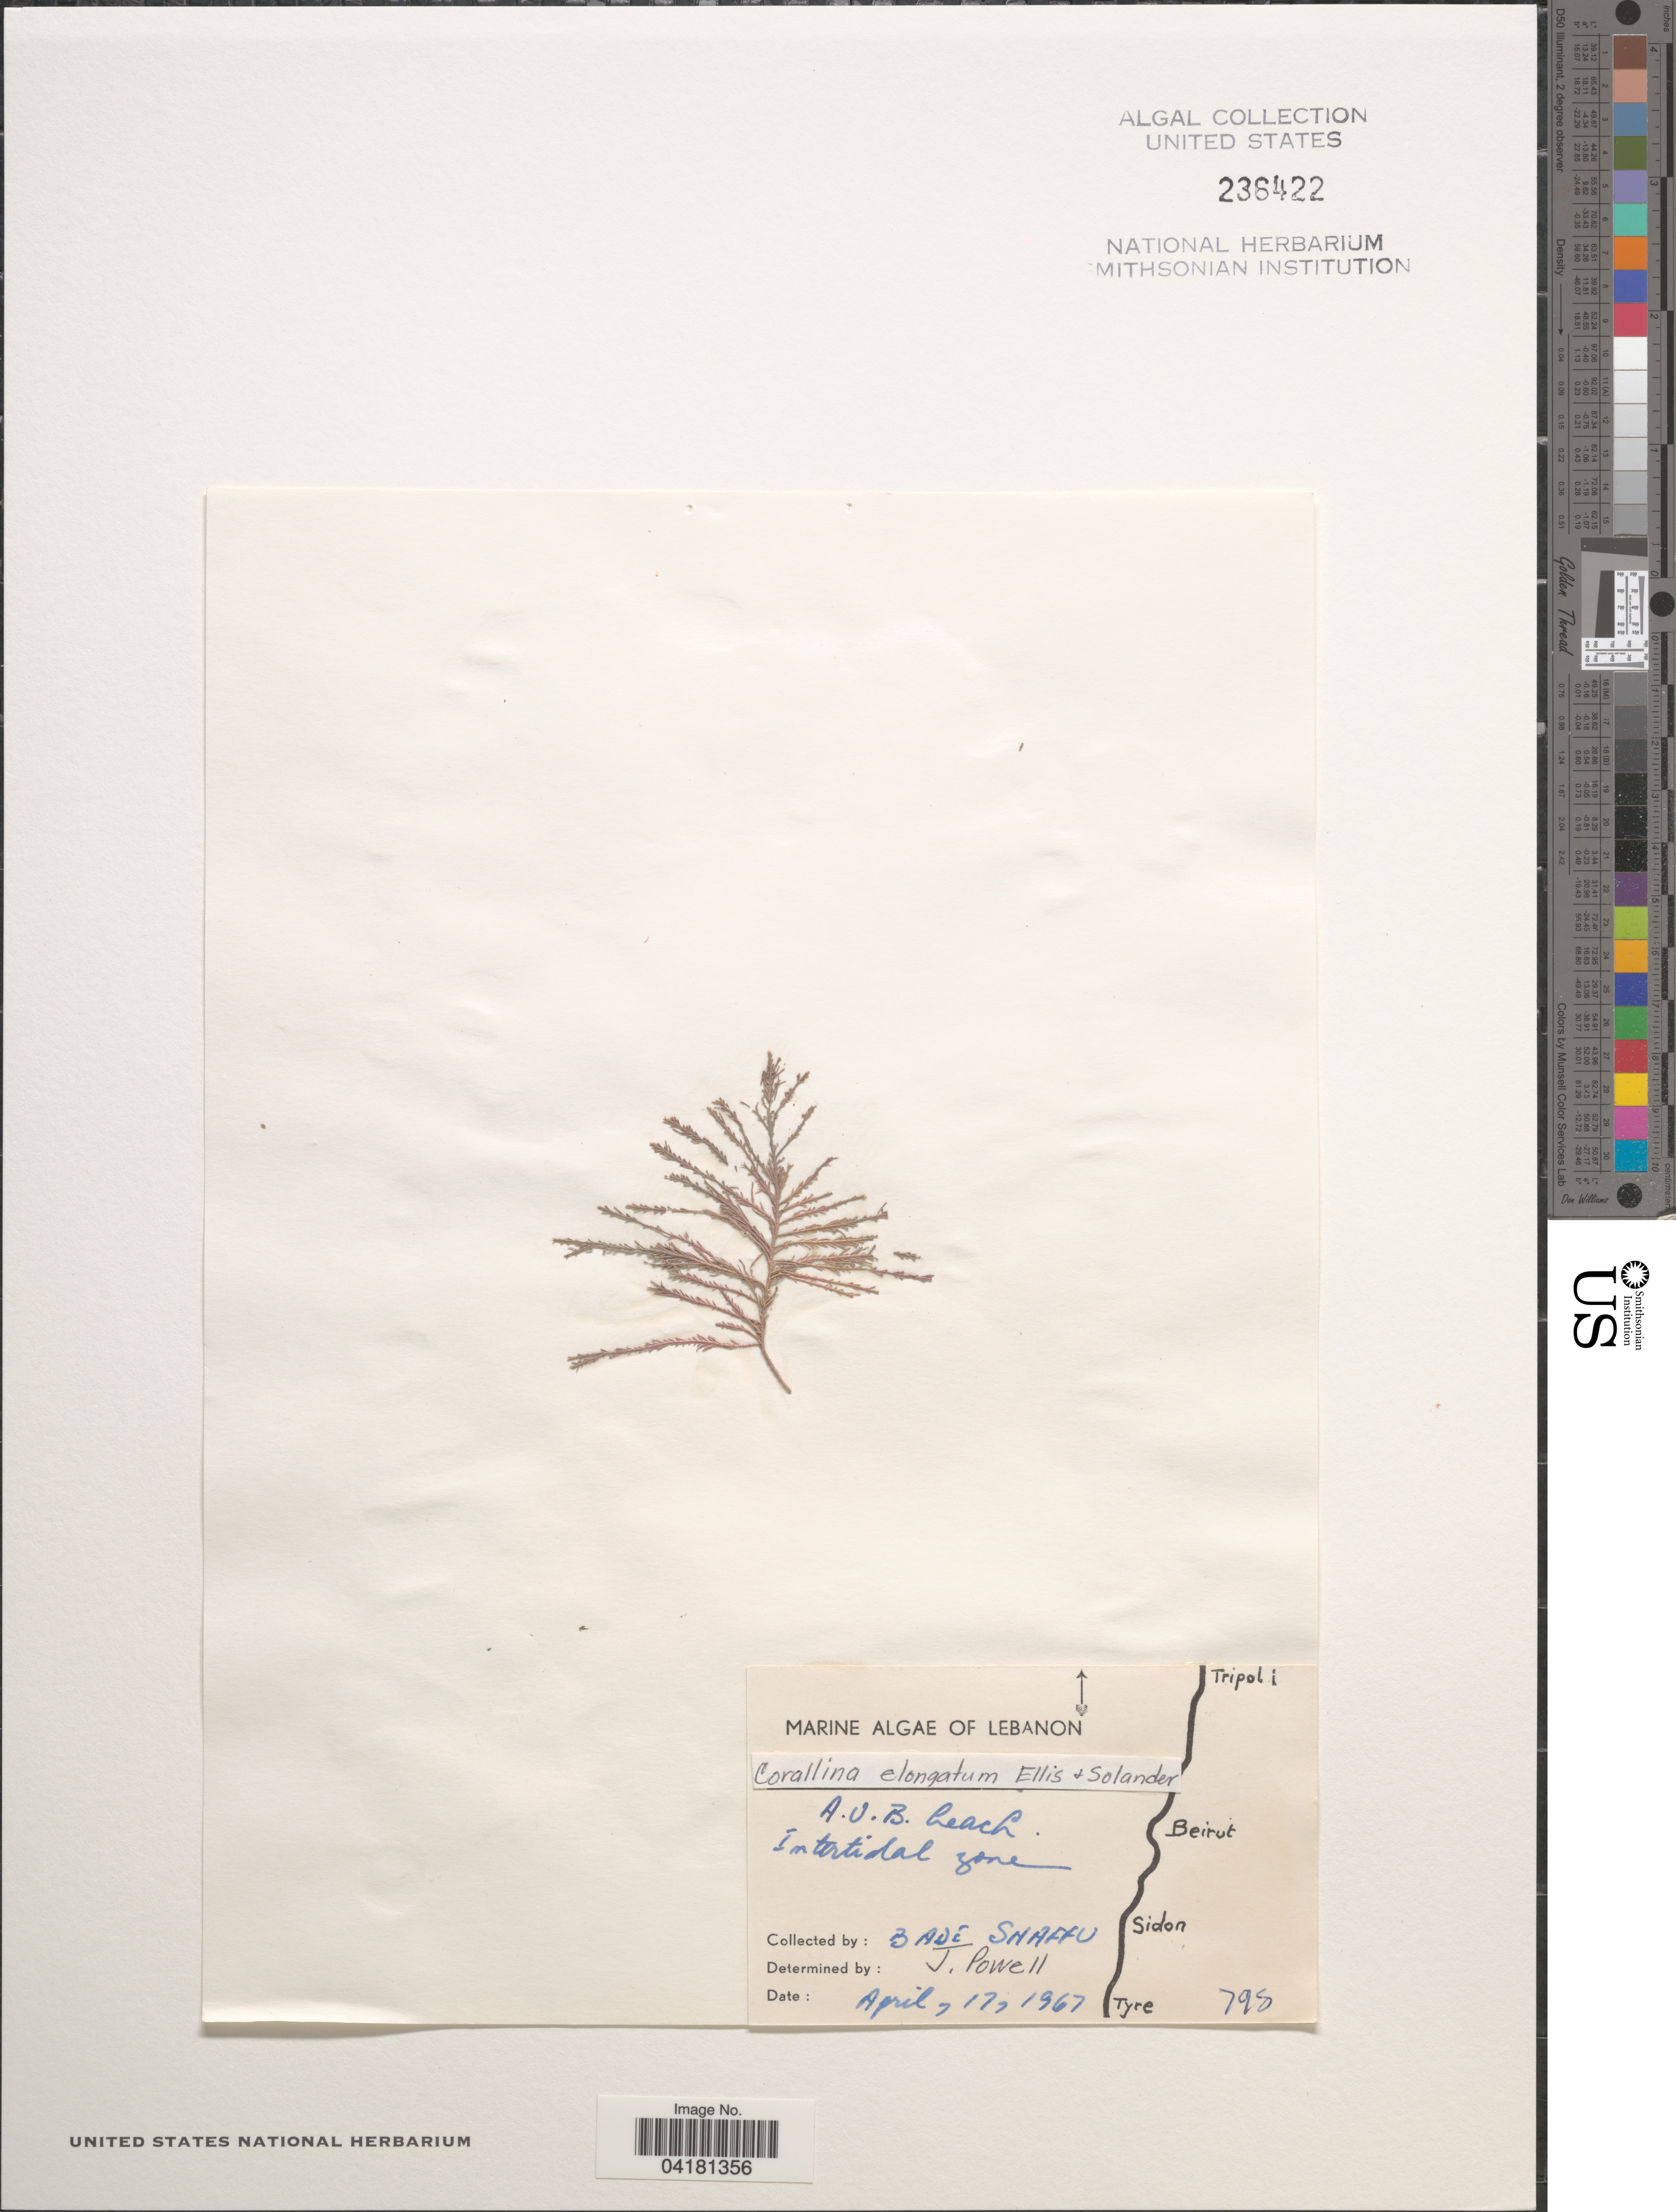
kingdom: Plantae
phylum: Rhodophyta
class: Florideophyceae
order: Corallinales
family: Corallinaceae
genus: Ellisolandia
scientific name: Ellisolandia elongata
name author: (Ellis & Solander) K.R.Hind & G.W. Saunders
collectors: B. Shaffu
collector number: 798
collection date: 1967-04-17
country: Lebanon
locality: A.U.B. beach. Intertidal zone.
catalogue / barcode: US 236422